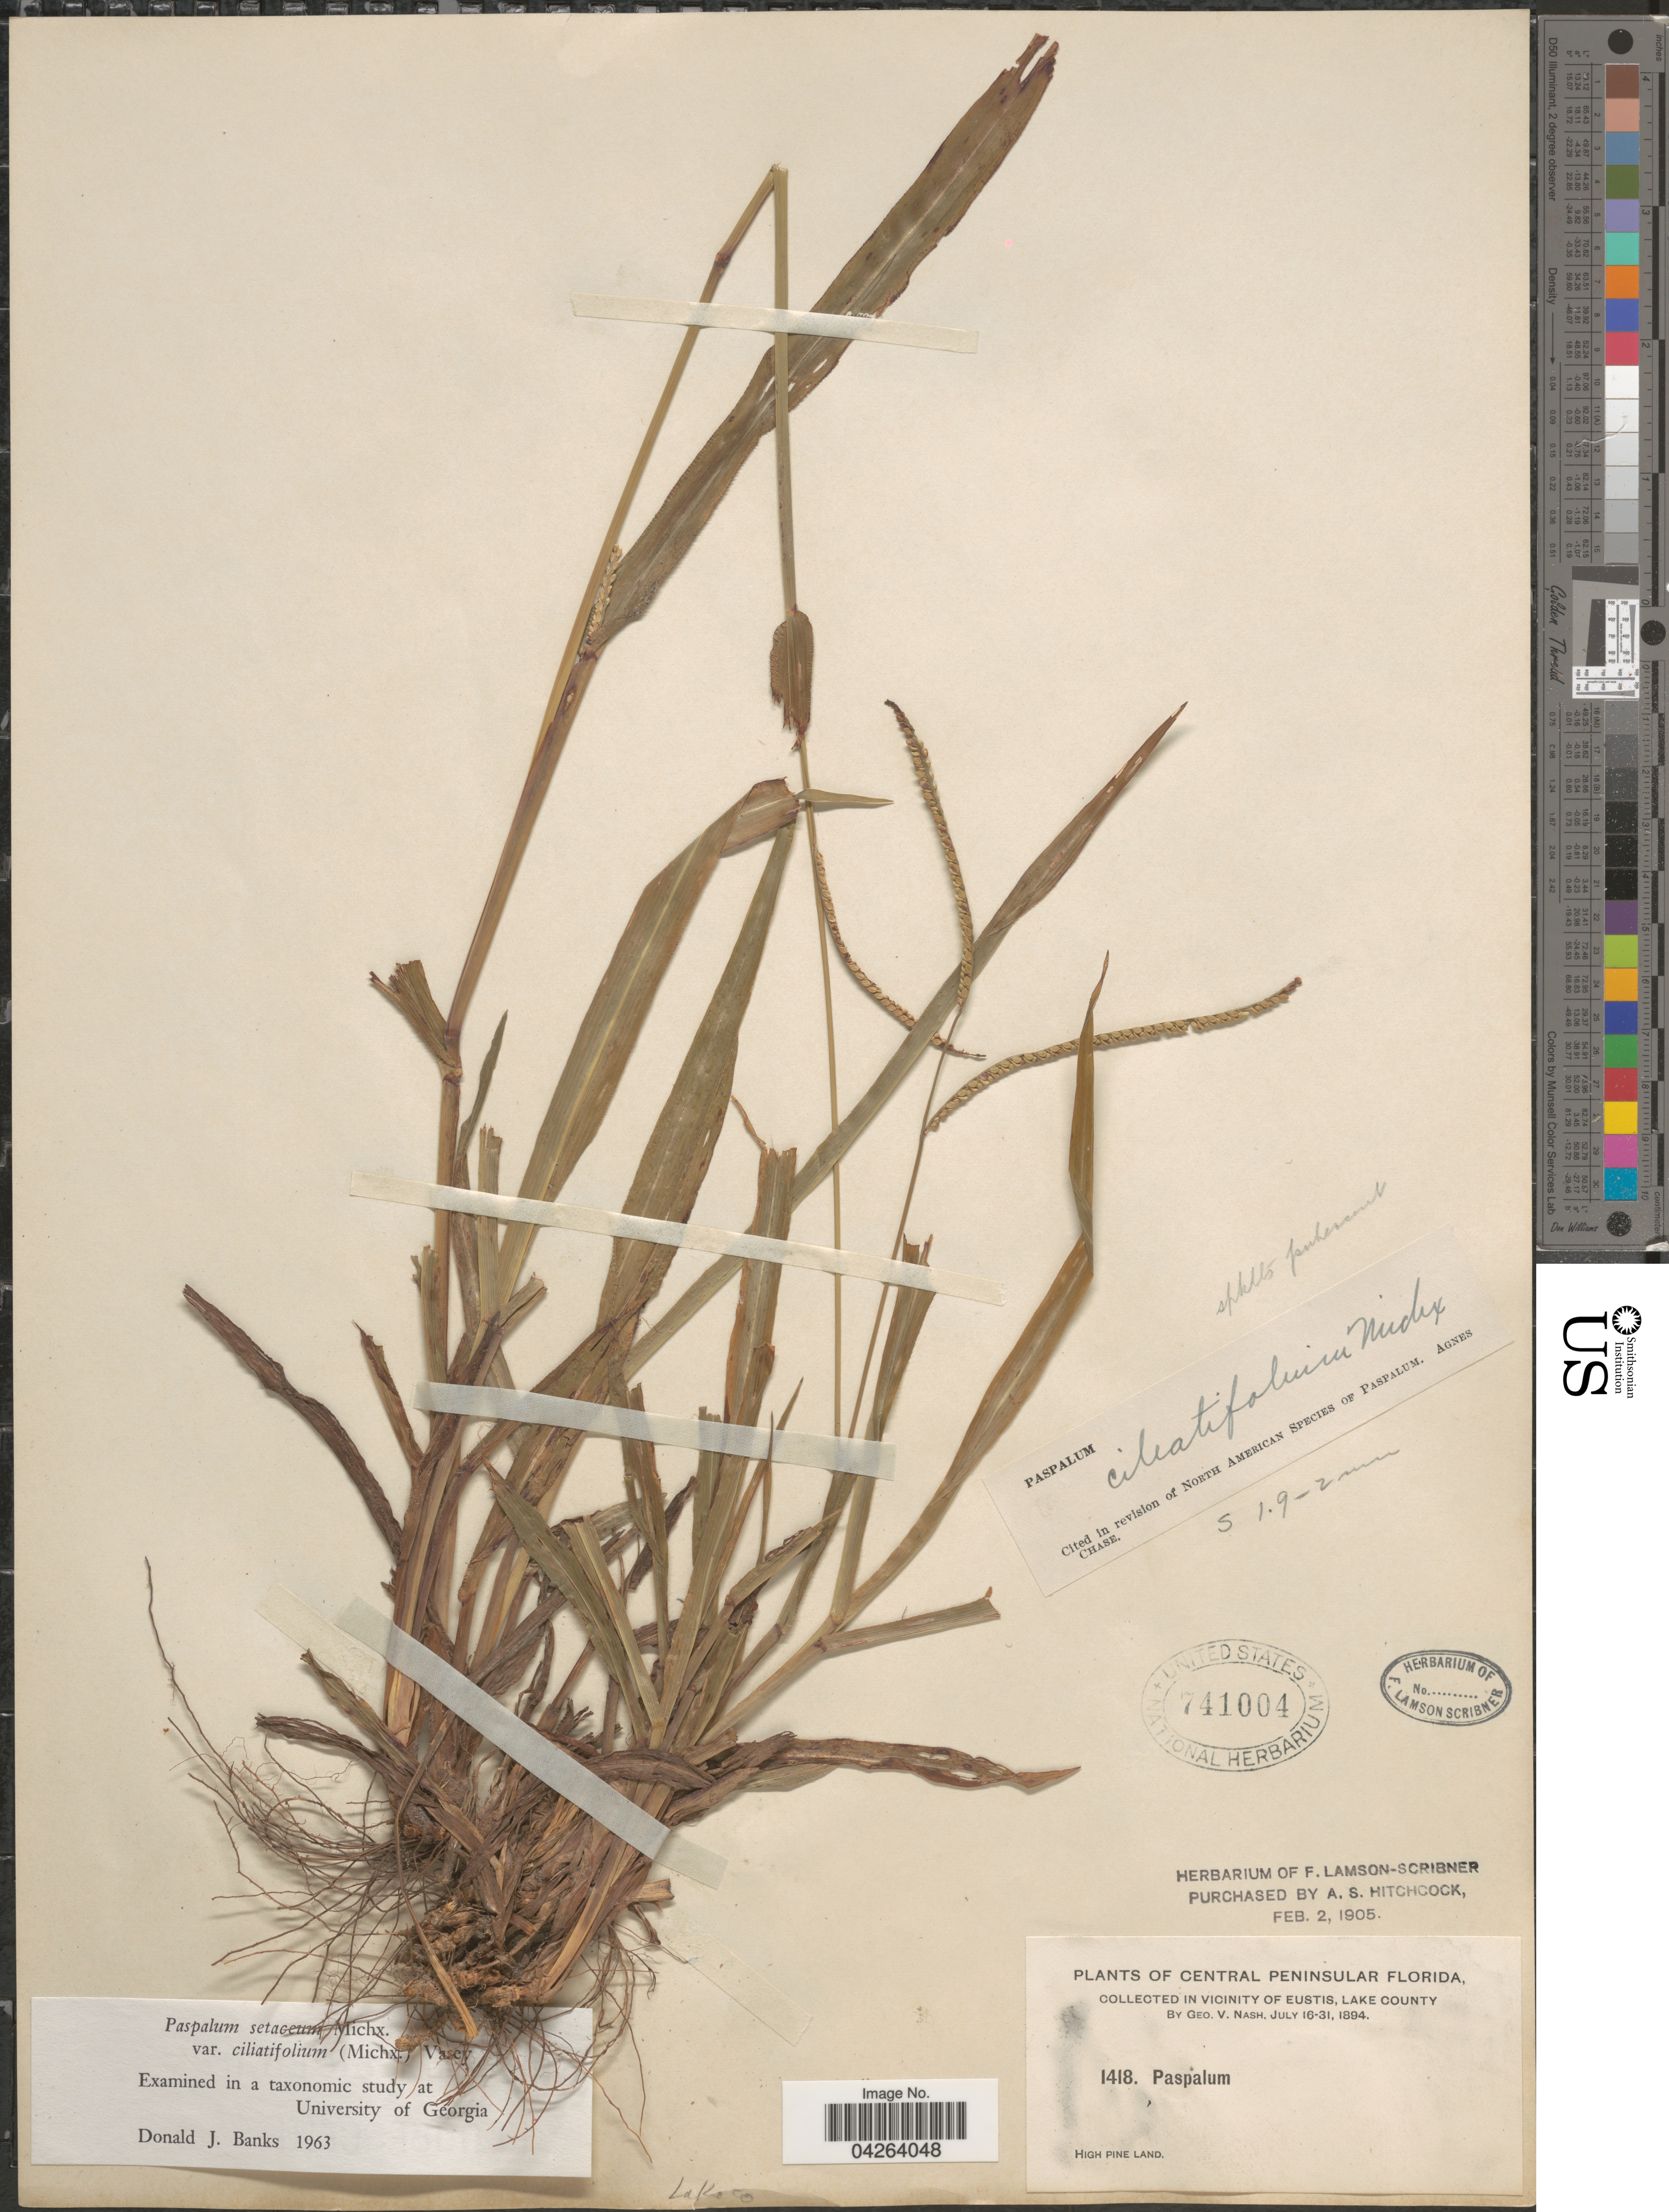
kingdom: Plantae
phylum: Tracheophyta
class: Liliopsida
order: Poales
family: Poaceae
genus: Paspalum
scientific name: Paspalum setaceum var. ciliatifolium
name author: (Michx.) Vasey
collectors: G. V. Nash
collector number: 1418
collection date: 1894-07-16/1894-07-31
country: United States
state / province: Florida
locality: Central Peninsular Florida. In vicinity of Eustis, Lake County. High Pine Land.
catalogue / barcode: US 741004